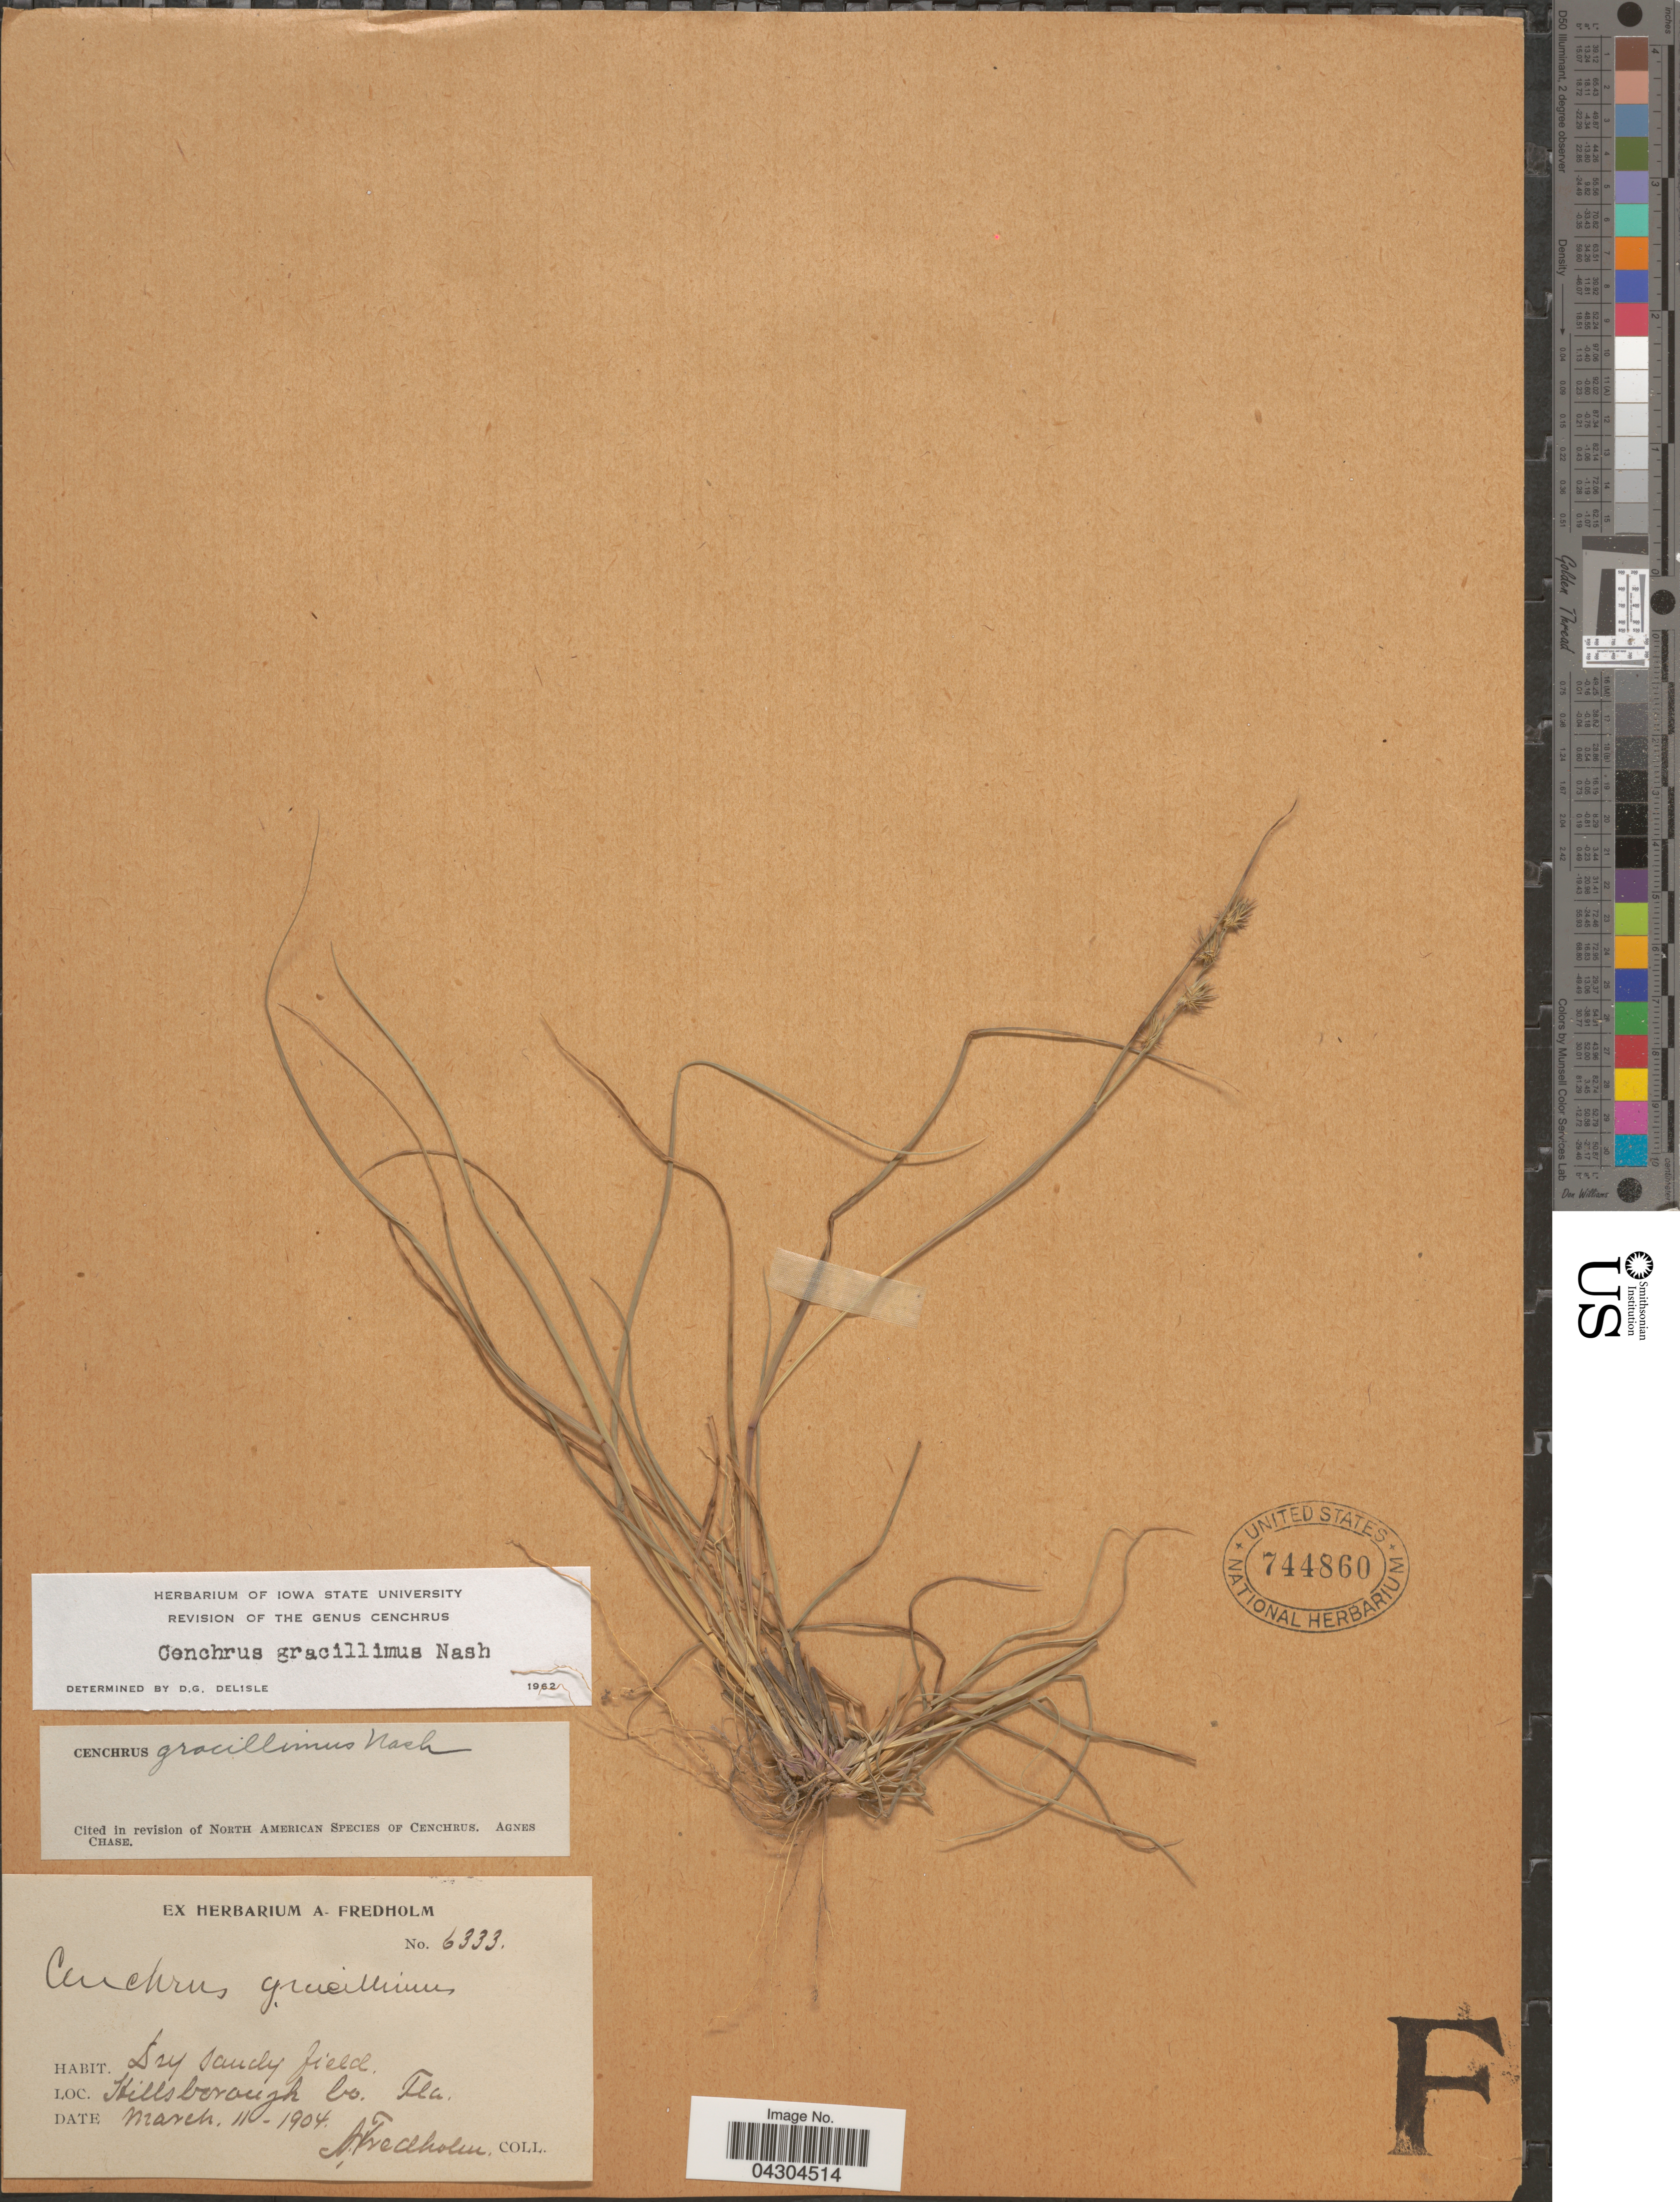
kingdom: Plantae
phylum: Tracheophyta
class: Liliopsida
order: Poales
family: Poaceae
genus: Cenchrus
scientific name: Cenchrus gracillimus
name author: Nash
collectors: A. Fredholm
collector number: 6333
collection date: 1904-03-11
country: United States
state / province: Florida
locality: Hillborough Co.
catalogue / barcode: US 744860